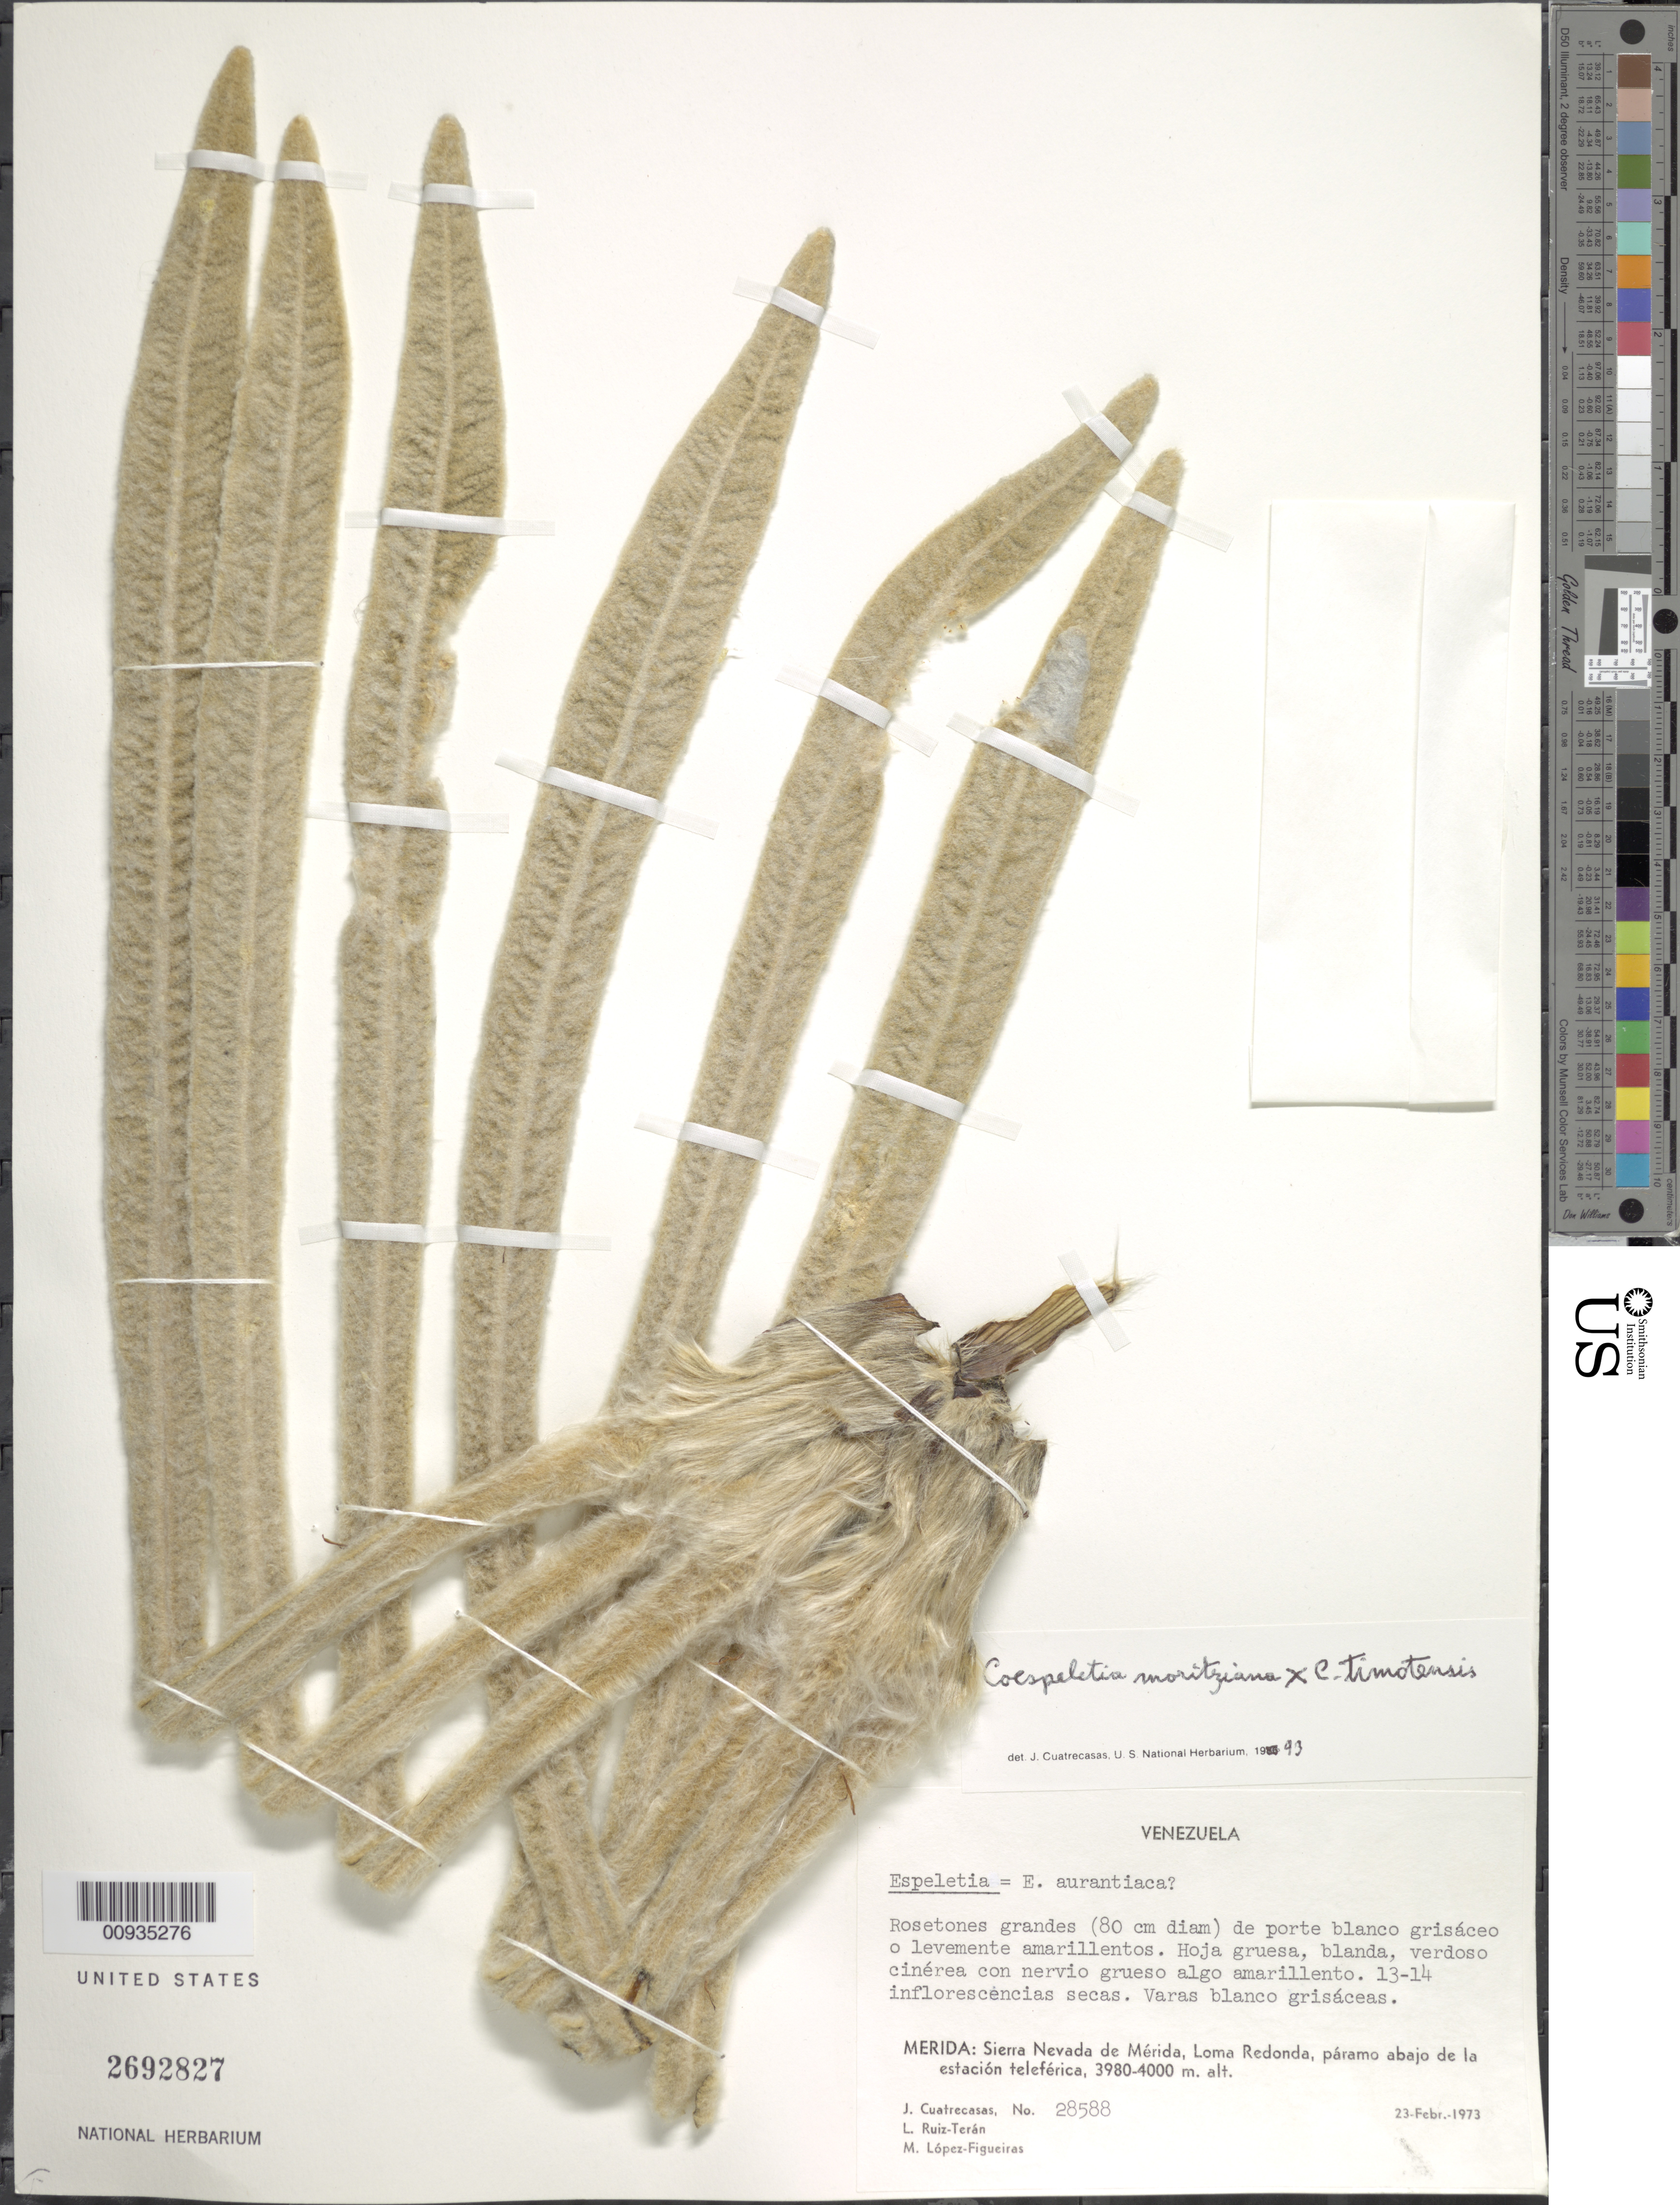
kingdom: Plantae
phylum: Tracheophyta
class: Magnoliopsida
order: Asterales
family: Asteraceae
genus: Coespeletia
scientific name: Coespeletia moritziana x C. timotensis (Cuatrec.) Cuatrec.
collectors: J. Cuatrecasas, L. E. Ruíz-Terán & M. López Figueiras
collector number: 28588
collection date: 1973-02-23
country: Venezuela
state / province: Mérida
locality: Sierra Nevada de Merida, Loma Redonda, paramo abajo de la estacion teleferica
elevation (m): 3980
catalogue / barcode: US 2692827